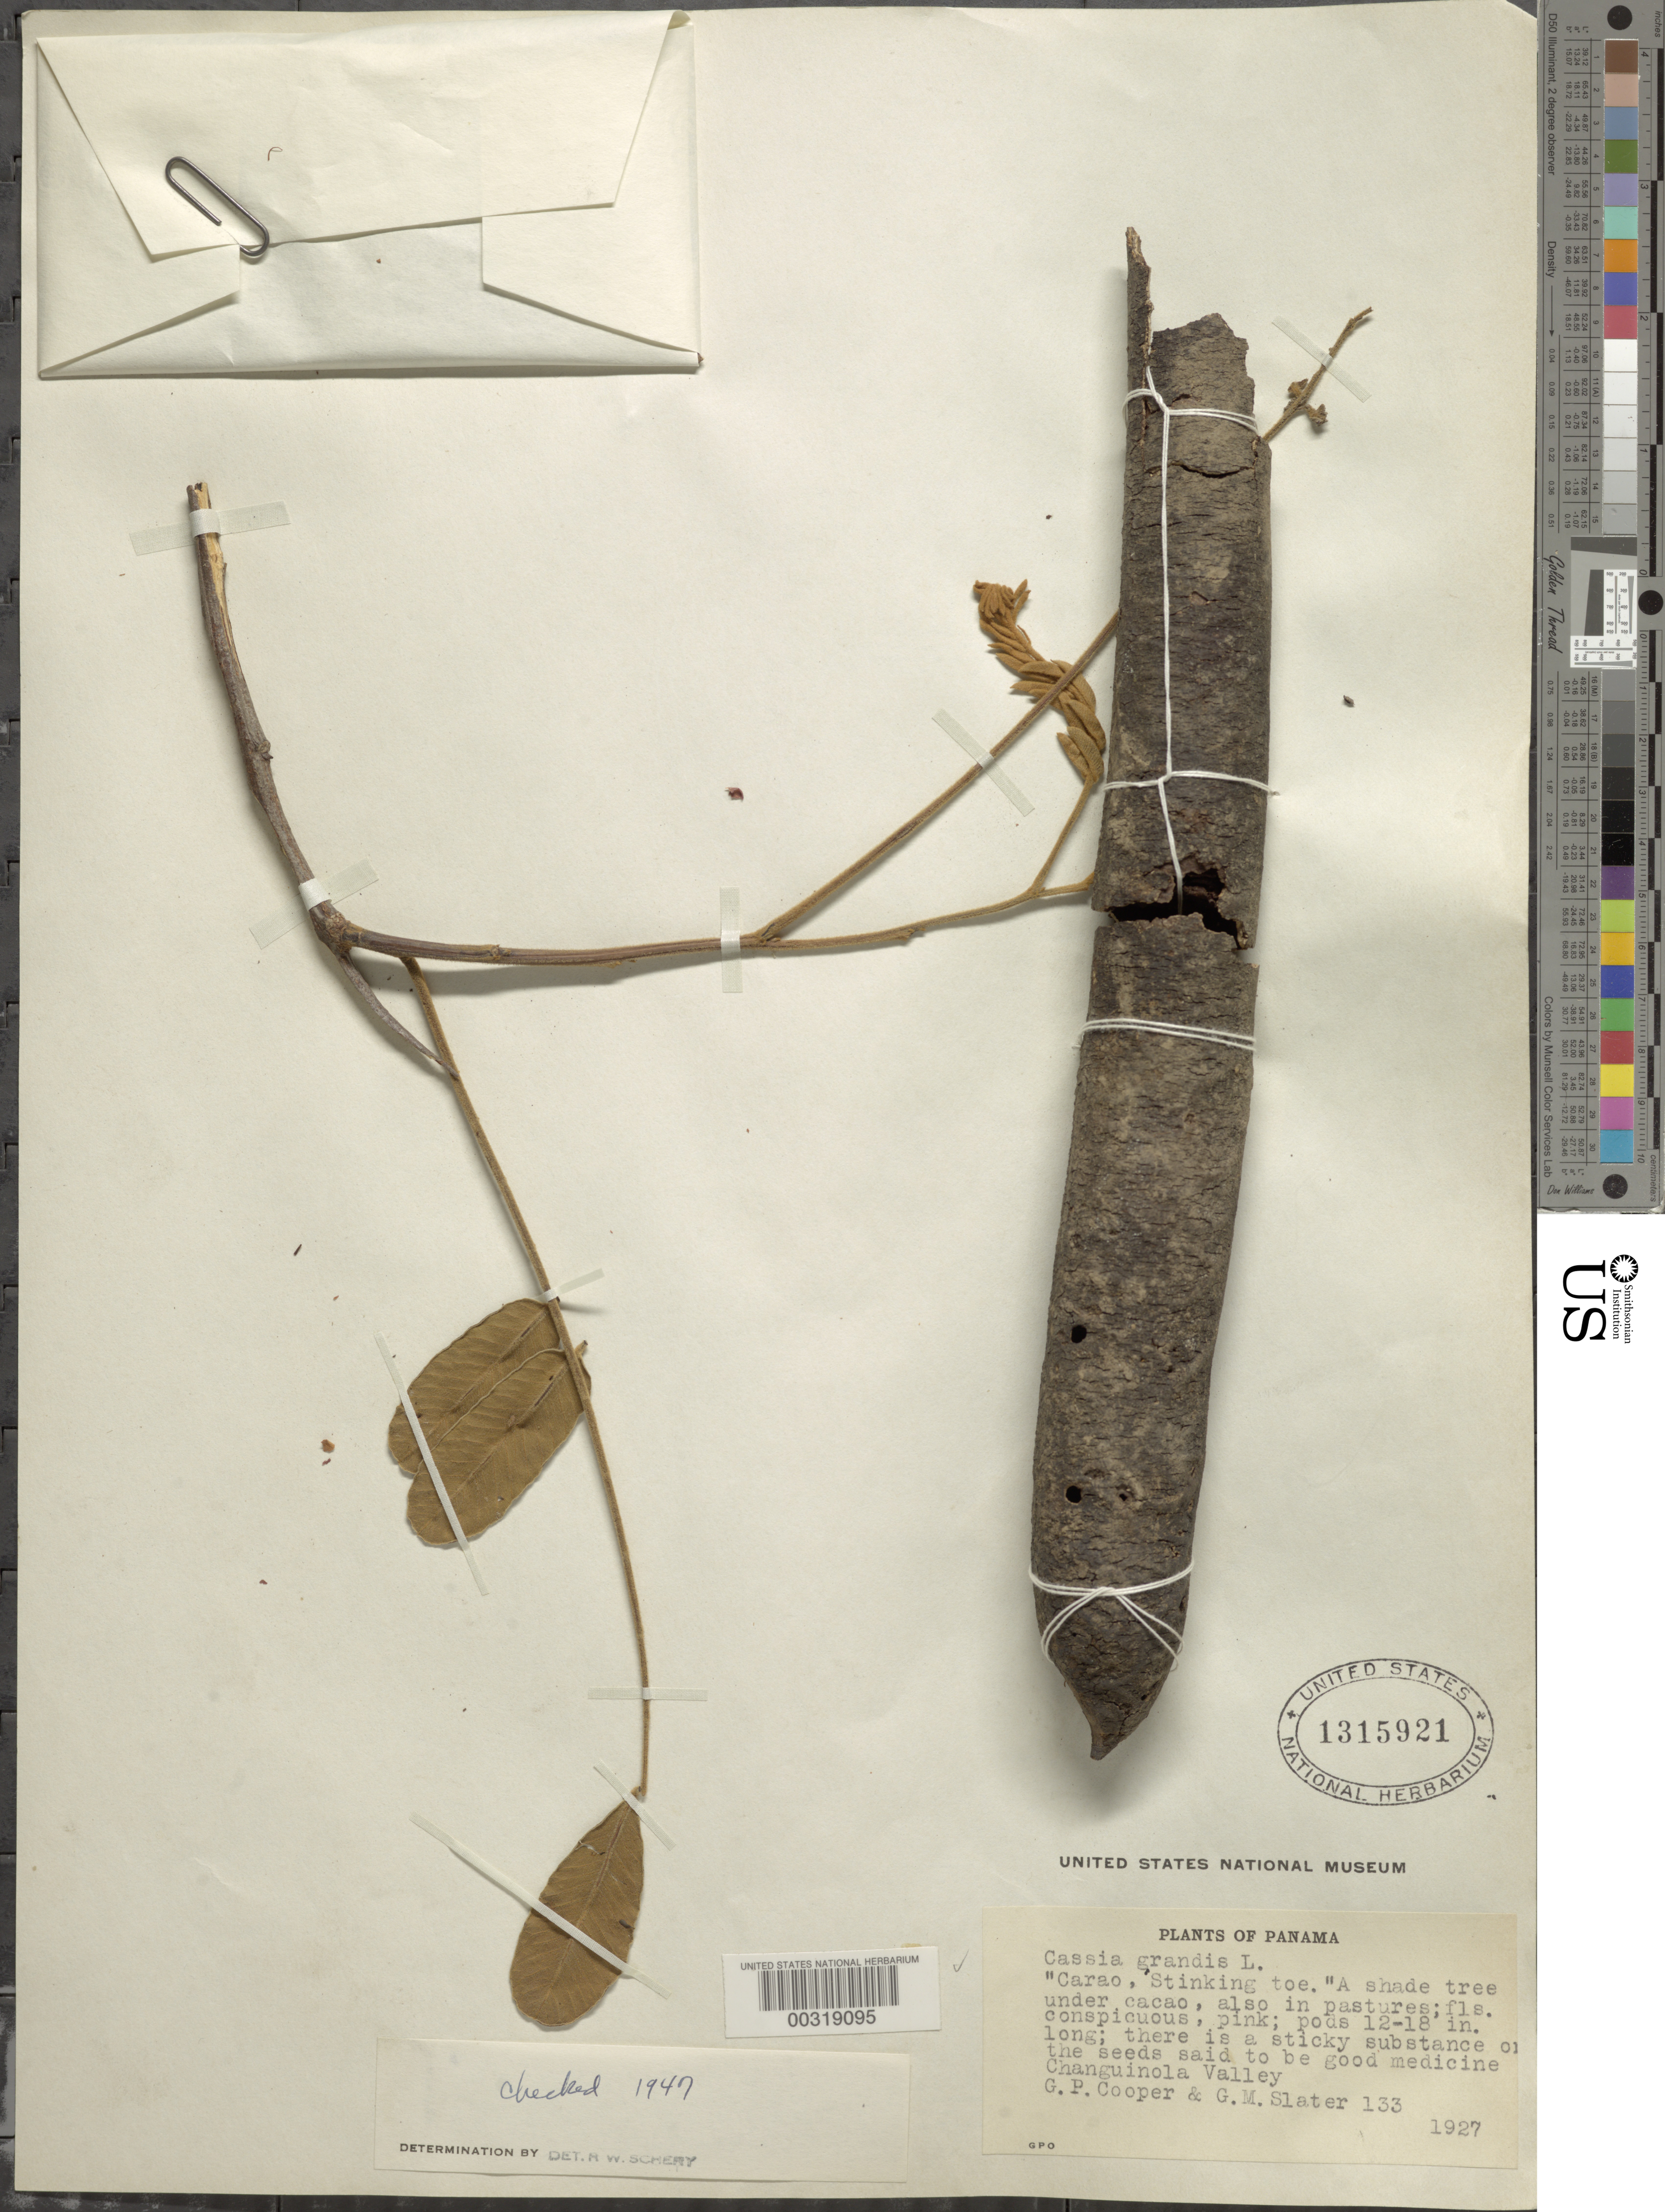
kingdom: Plantae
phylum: Tracheophyta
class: Magnoliopsida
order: Fabales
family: Fabaceae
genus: Cassia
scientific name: Cassia grandis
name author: L. f.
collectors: G. Cooper & G. Slater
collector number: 133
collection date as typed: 1927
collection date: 1927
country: Panama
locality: Changuinola Valley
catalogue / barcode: US 1315921